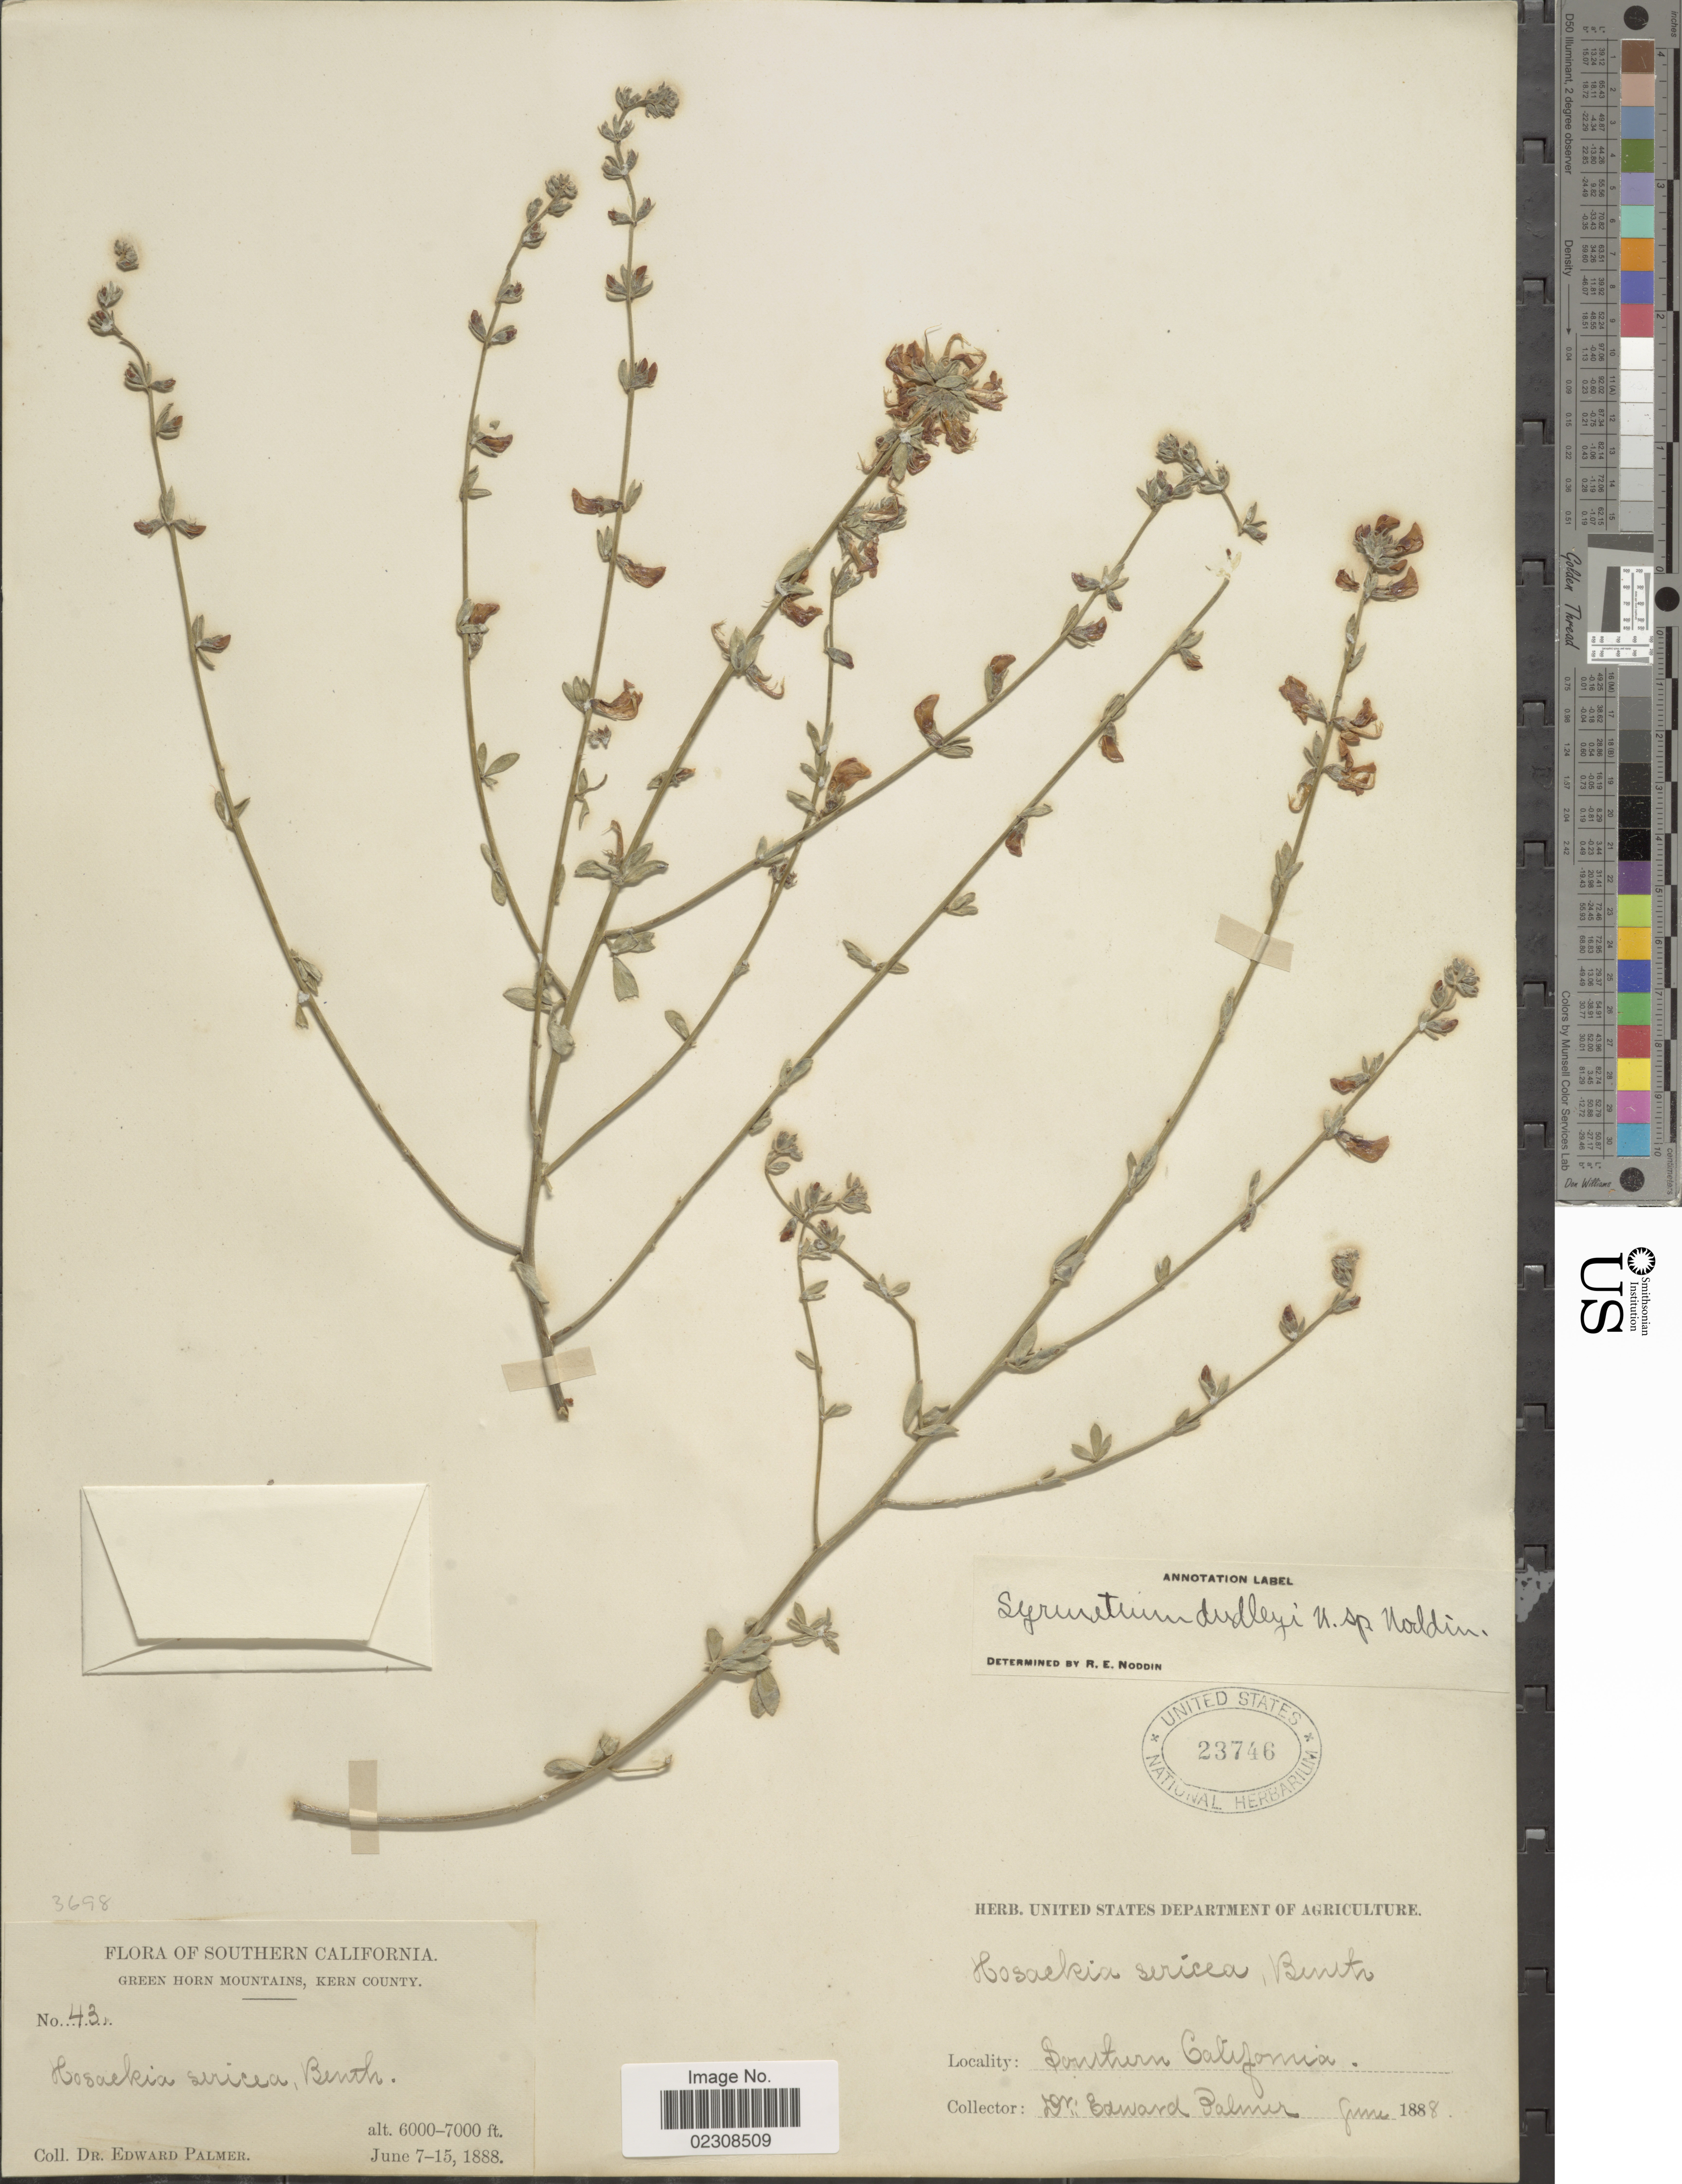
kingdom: Plantae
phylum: Tracheophyta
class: Magnoliopsida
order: Fabales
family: Fabaceae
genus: Syrmatium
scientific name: Syrmatium dudleyi Noddin, ined 5/2024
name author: Noddin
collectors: E. Palmer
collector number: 43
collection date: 1888-06-07/1888-06-15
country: United States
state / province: California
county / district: Kern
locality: Southern California, Green Horn Mountains, Kern County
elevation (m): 1829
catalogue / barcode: US 23746